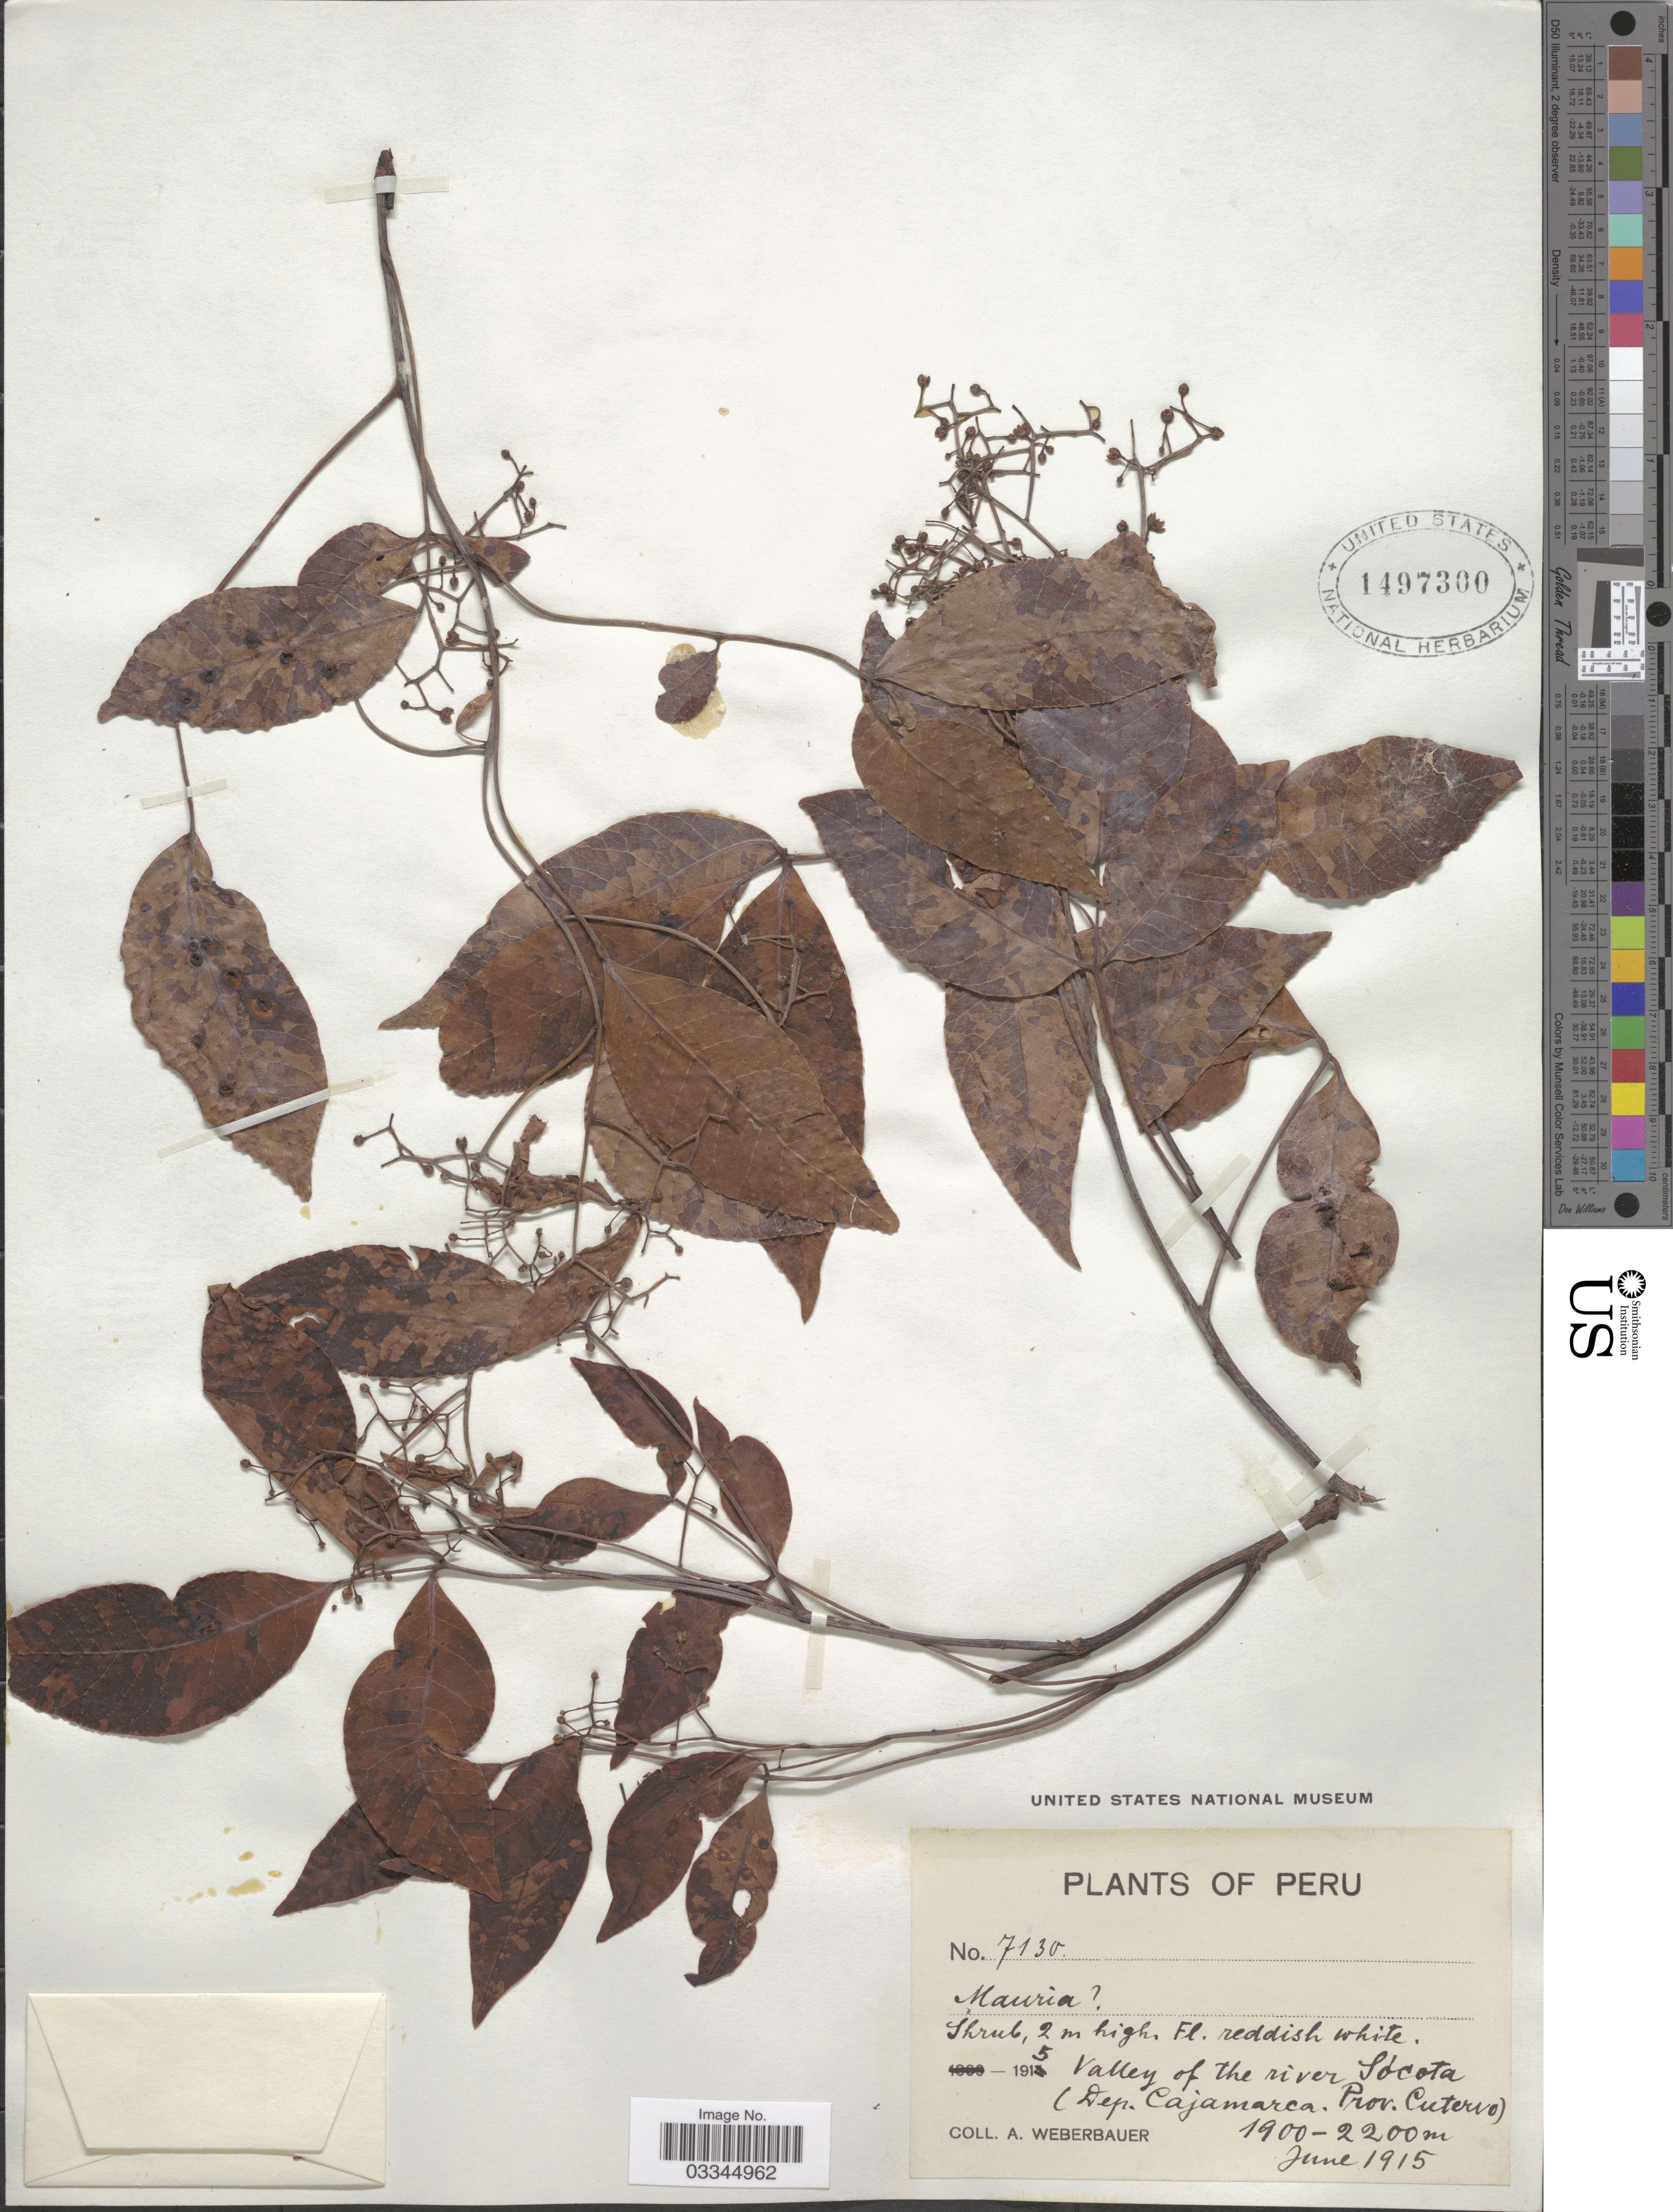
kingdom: Plantae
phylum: Tracheophyta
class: Magnoliopsida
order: Sapindales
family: Anacardiaceae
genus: Mauria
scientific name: Mauria sp.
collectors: A. Weberbauer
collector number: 7130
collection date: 1915-06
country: Peru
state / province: Cajamarca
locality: Valley of the river Socota (Dep. Cajamarca. Prov. Cutervo).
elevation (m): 1900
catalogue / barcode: US 1497300